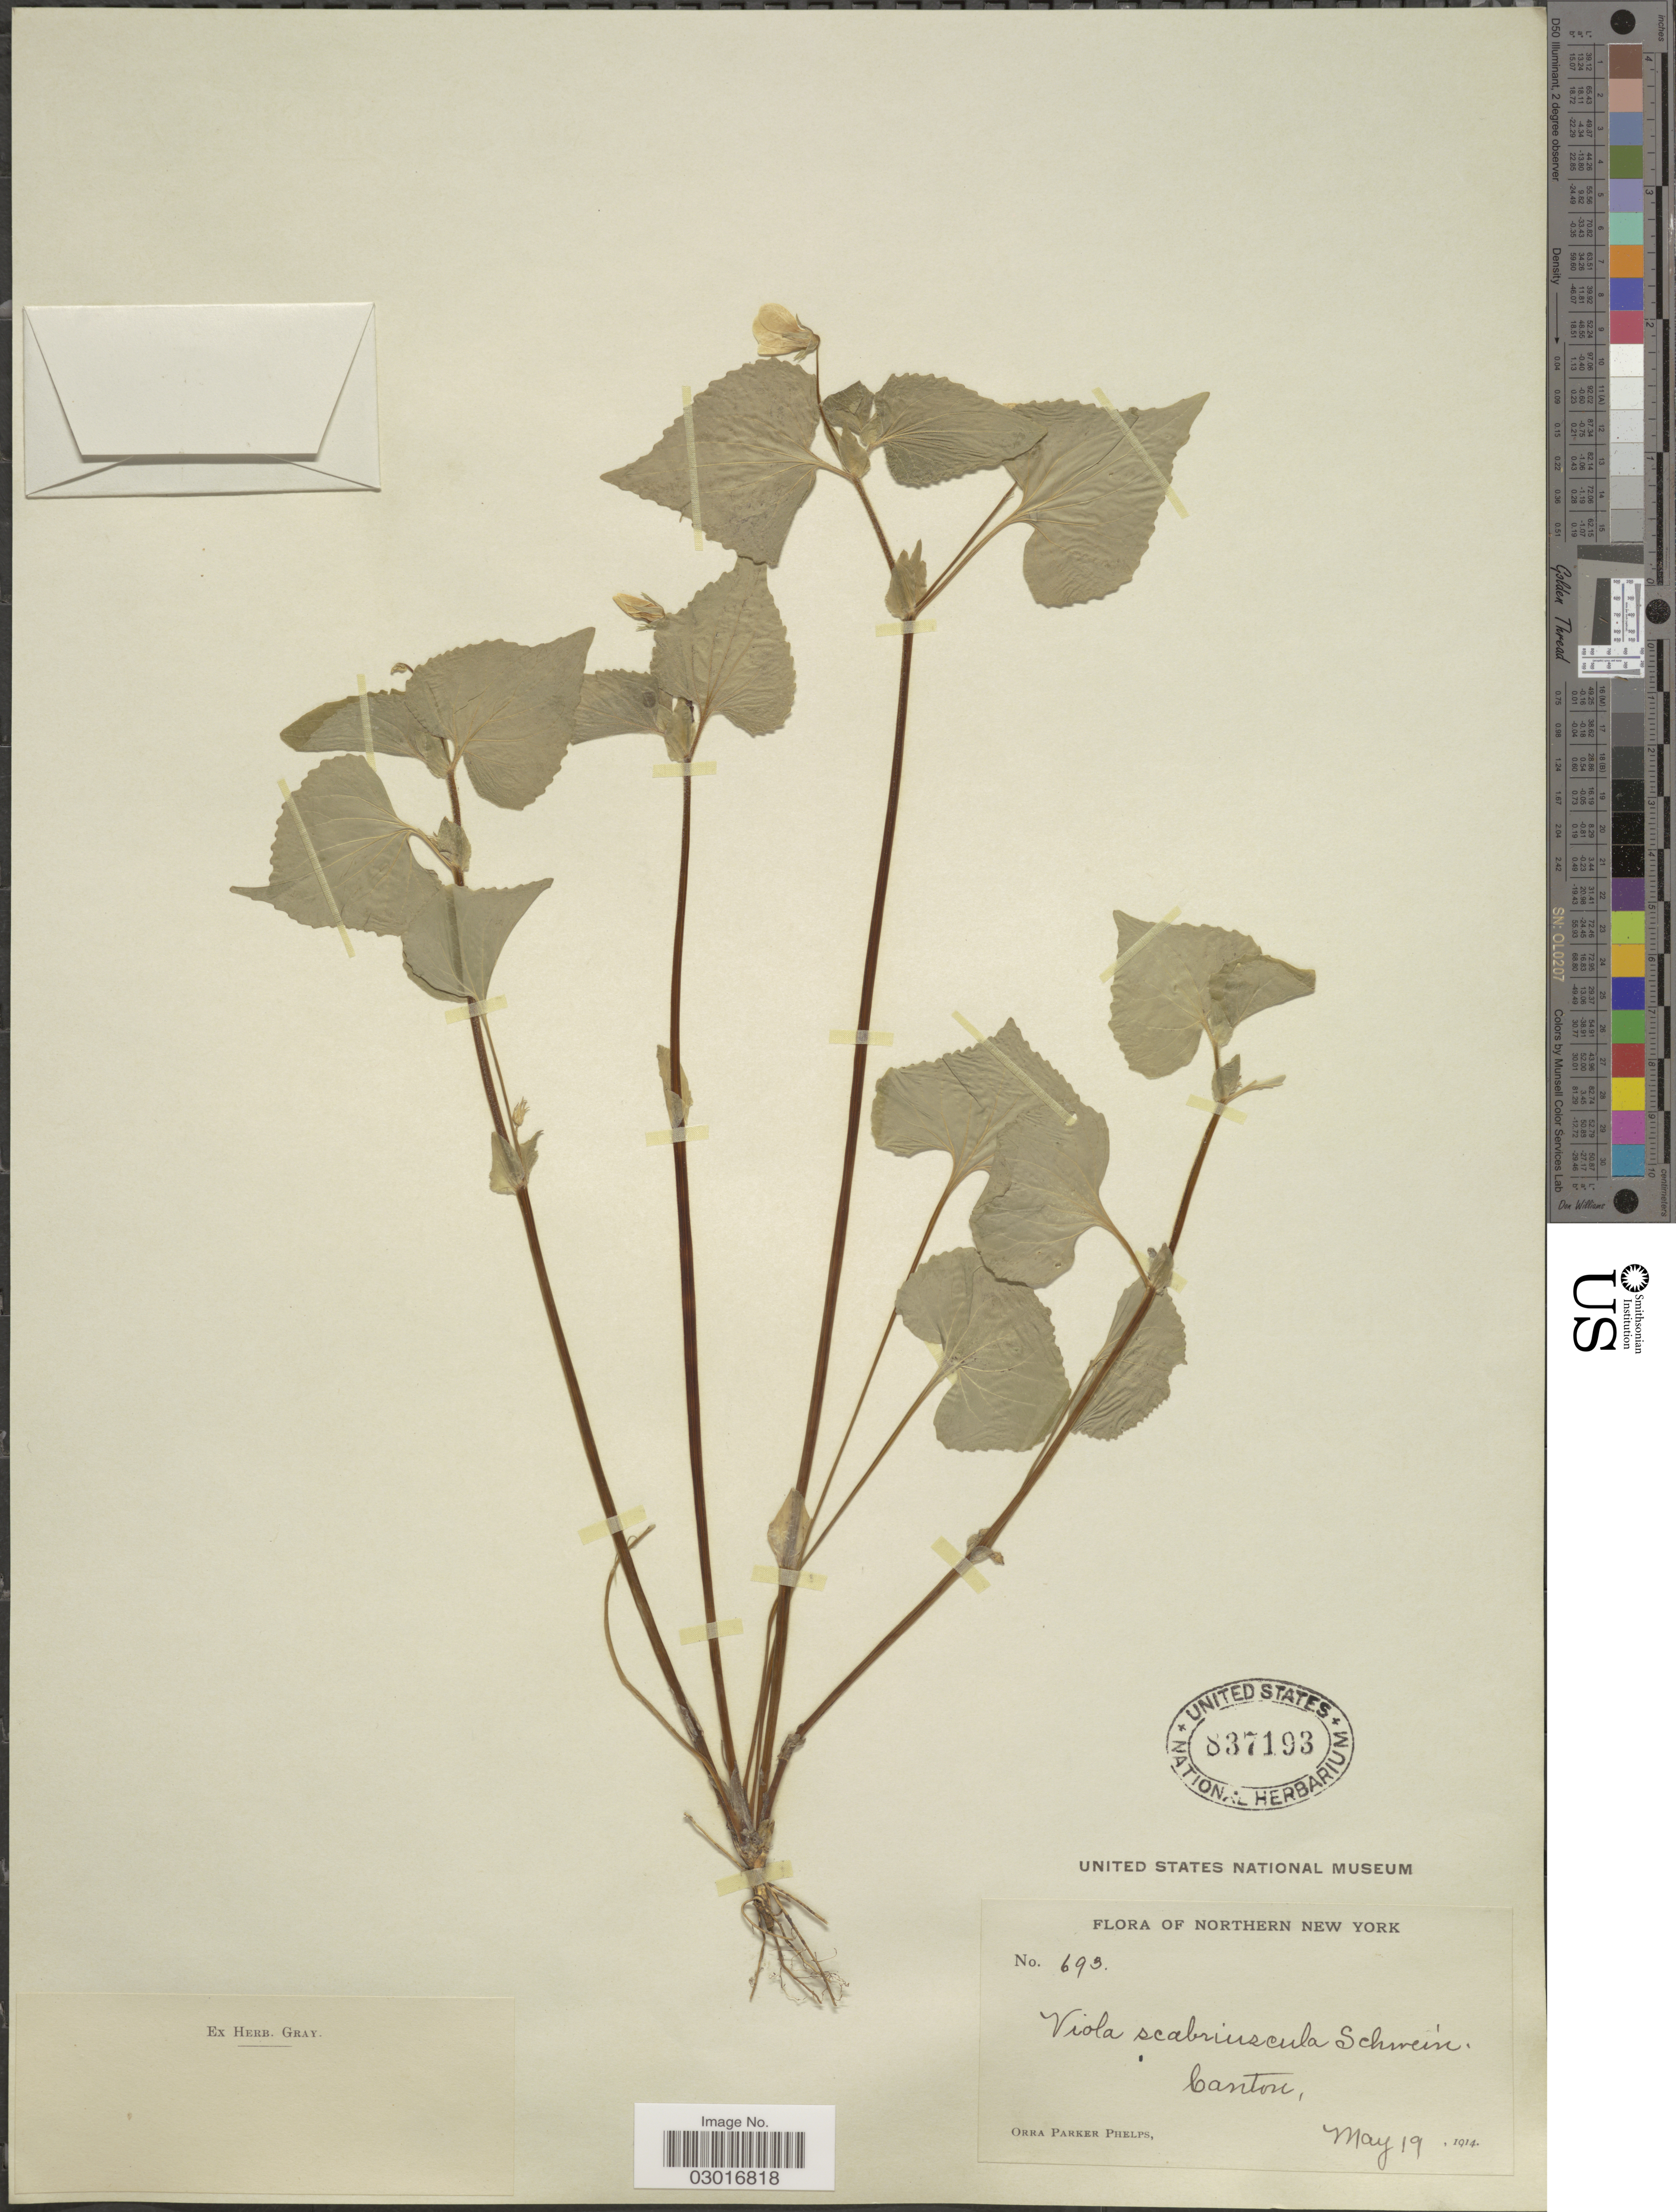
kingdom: Plantae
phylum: Tracheophyta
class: Magnoliopsida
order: Malpighiales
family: Violaceae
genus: Viola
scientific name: Viola scabriuscula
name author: (Torr. & A. Gray) Shafer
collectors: O. P. Phelps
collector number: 693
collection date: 1914-05-19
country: United States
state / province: New York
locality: Northern New York. Canton.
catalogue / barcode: US 837193